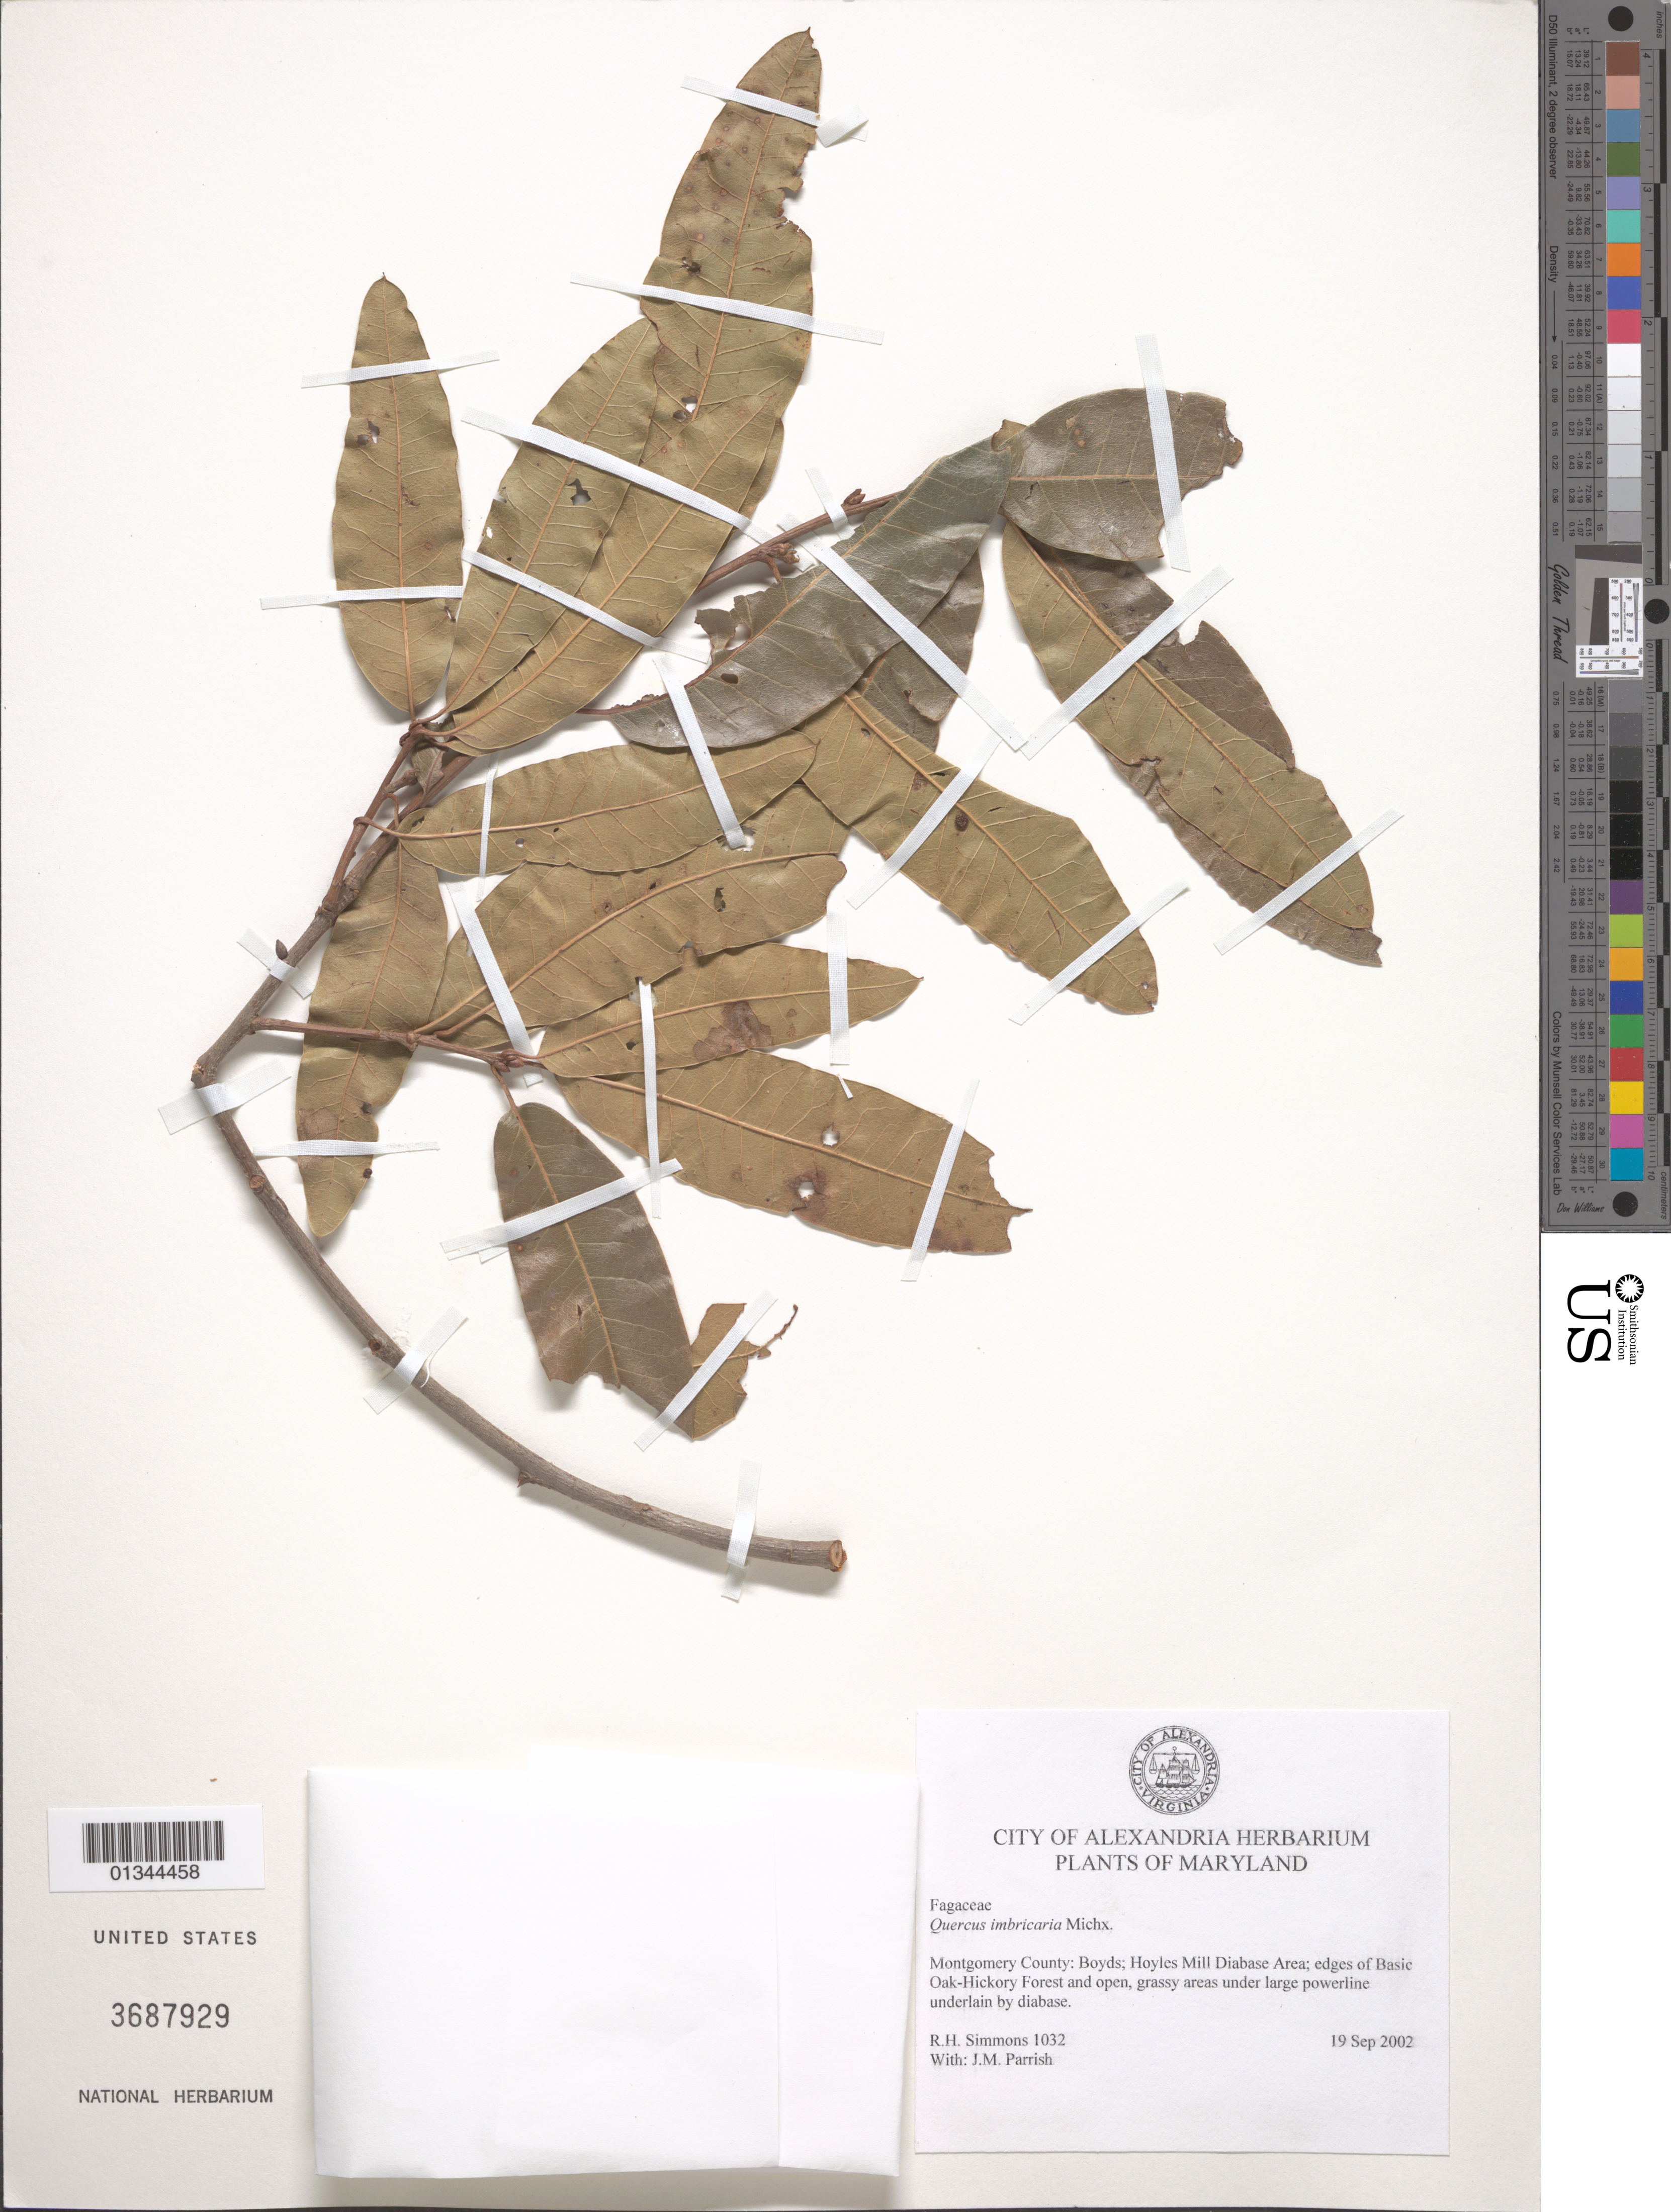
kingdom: Plantae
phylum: Tracheophyta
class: Magnoliopsida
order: Fagales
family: Fagaceae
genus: Quercus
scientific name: Quercus imbricaria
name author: Michx.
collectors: R. H. Simmons & J. Parrish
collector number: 1032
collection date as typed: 19 Sep 2002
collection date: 2002-09-19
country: United States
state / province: Maryland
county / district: Montgomery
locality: Boyds, Hoyles Mill Diabase Area, edges of Basic Oak-Hickory Forest and open, grassy areas under large powerline underlain by diabase.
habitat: Open, grassy areas.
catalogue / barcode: US 3687929